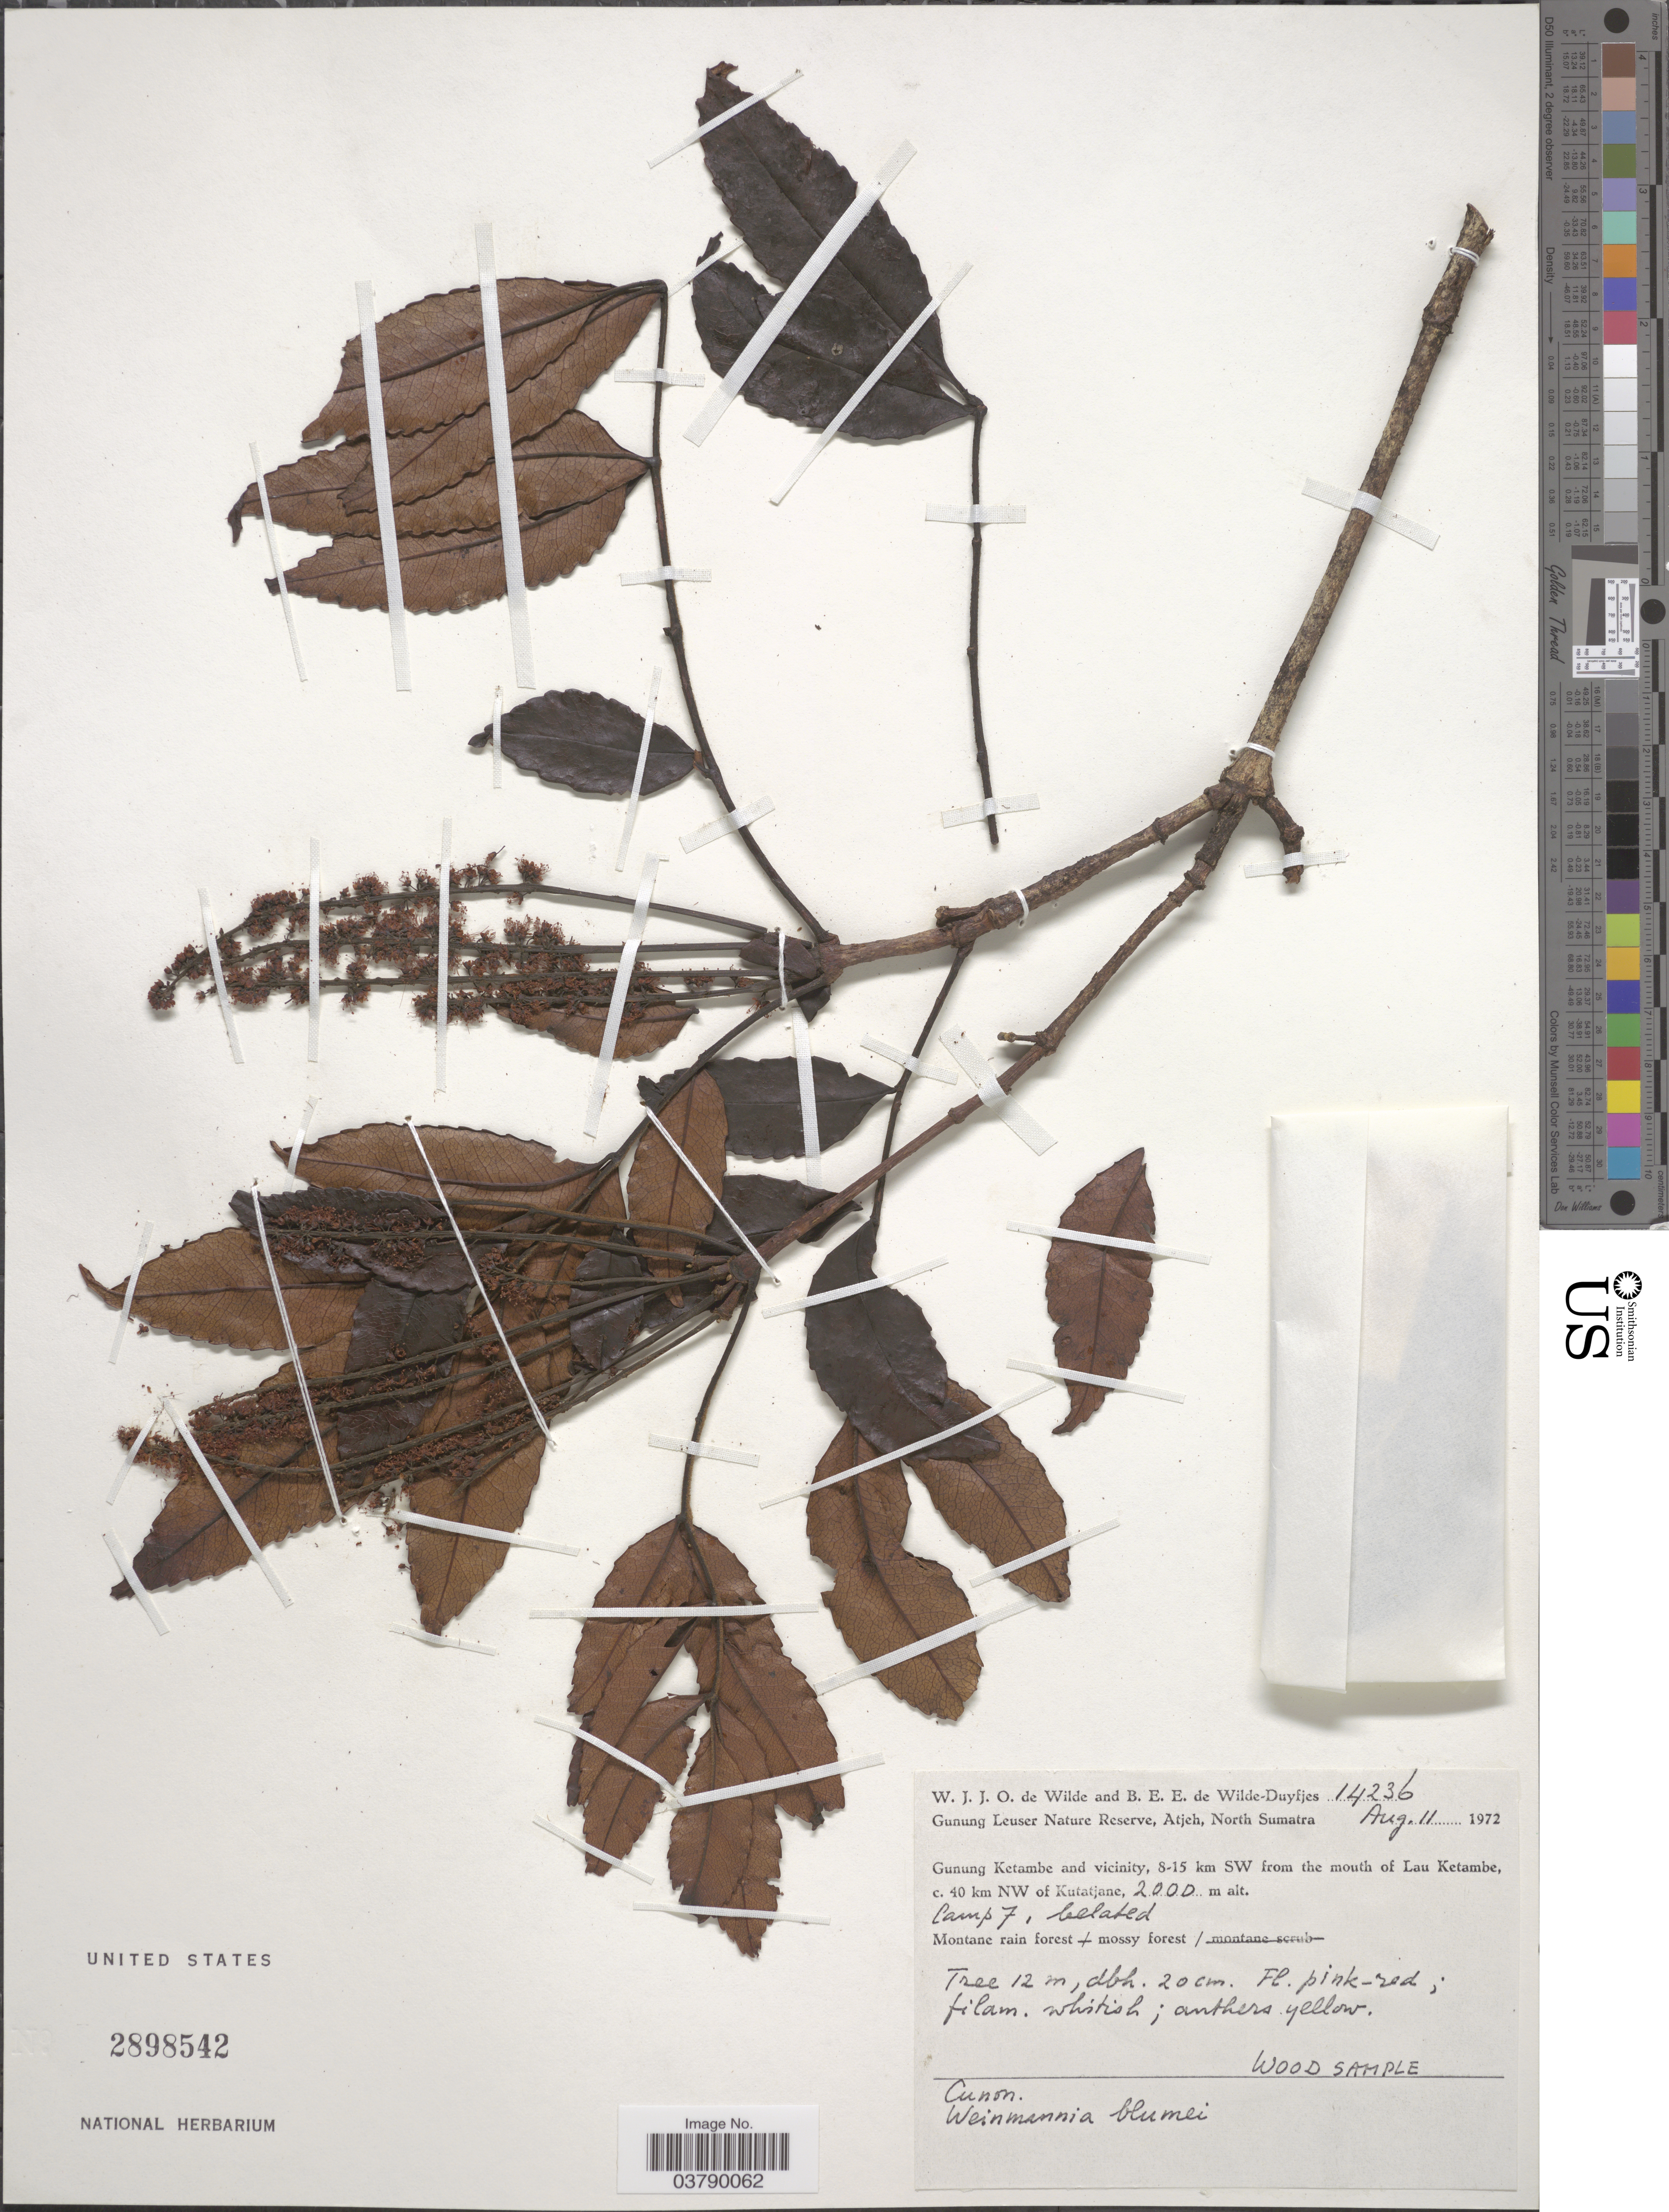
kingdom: Plantae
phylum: Tracheophyta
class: Magnoliopsida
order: Oxalidales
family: Cunoniaceae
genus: Pterophylla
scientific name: Pterophylla fraxinea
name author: D. Don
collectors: W. J. de Wilde & B. E. de Wilde-Duyfjes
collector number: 14236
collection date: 1972-08-11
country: Indonesia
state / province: Sumatra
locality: Gunung Leuser Nature Reserve, Atjeh, North Sumatra. Gunung Ketambe and vicinity, 8-15 km SW from the mouth of Lau Ketambe, c. 40 km NW of Kutatjane. Camp 7.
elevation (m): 2000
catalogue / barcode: US 2898542